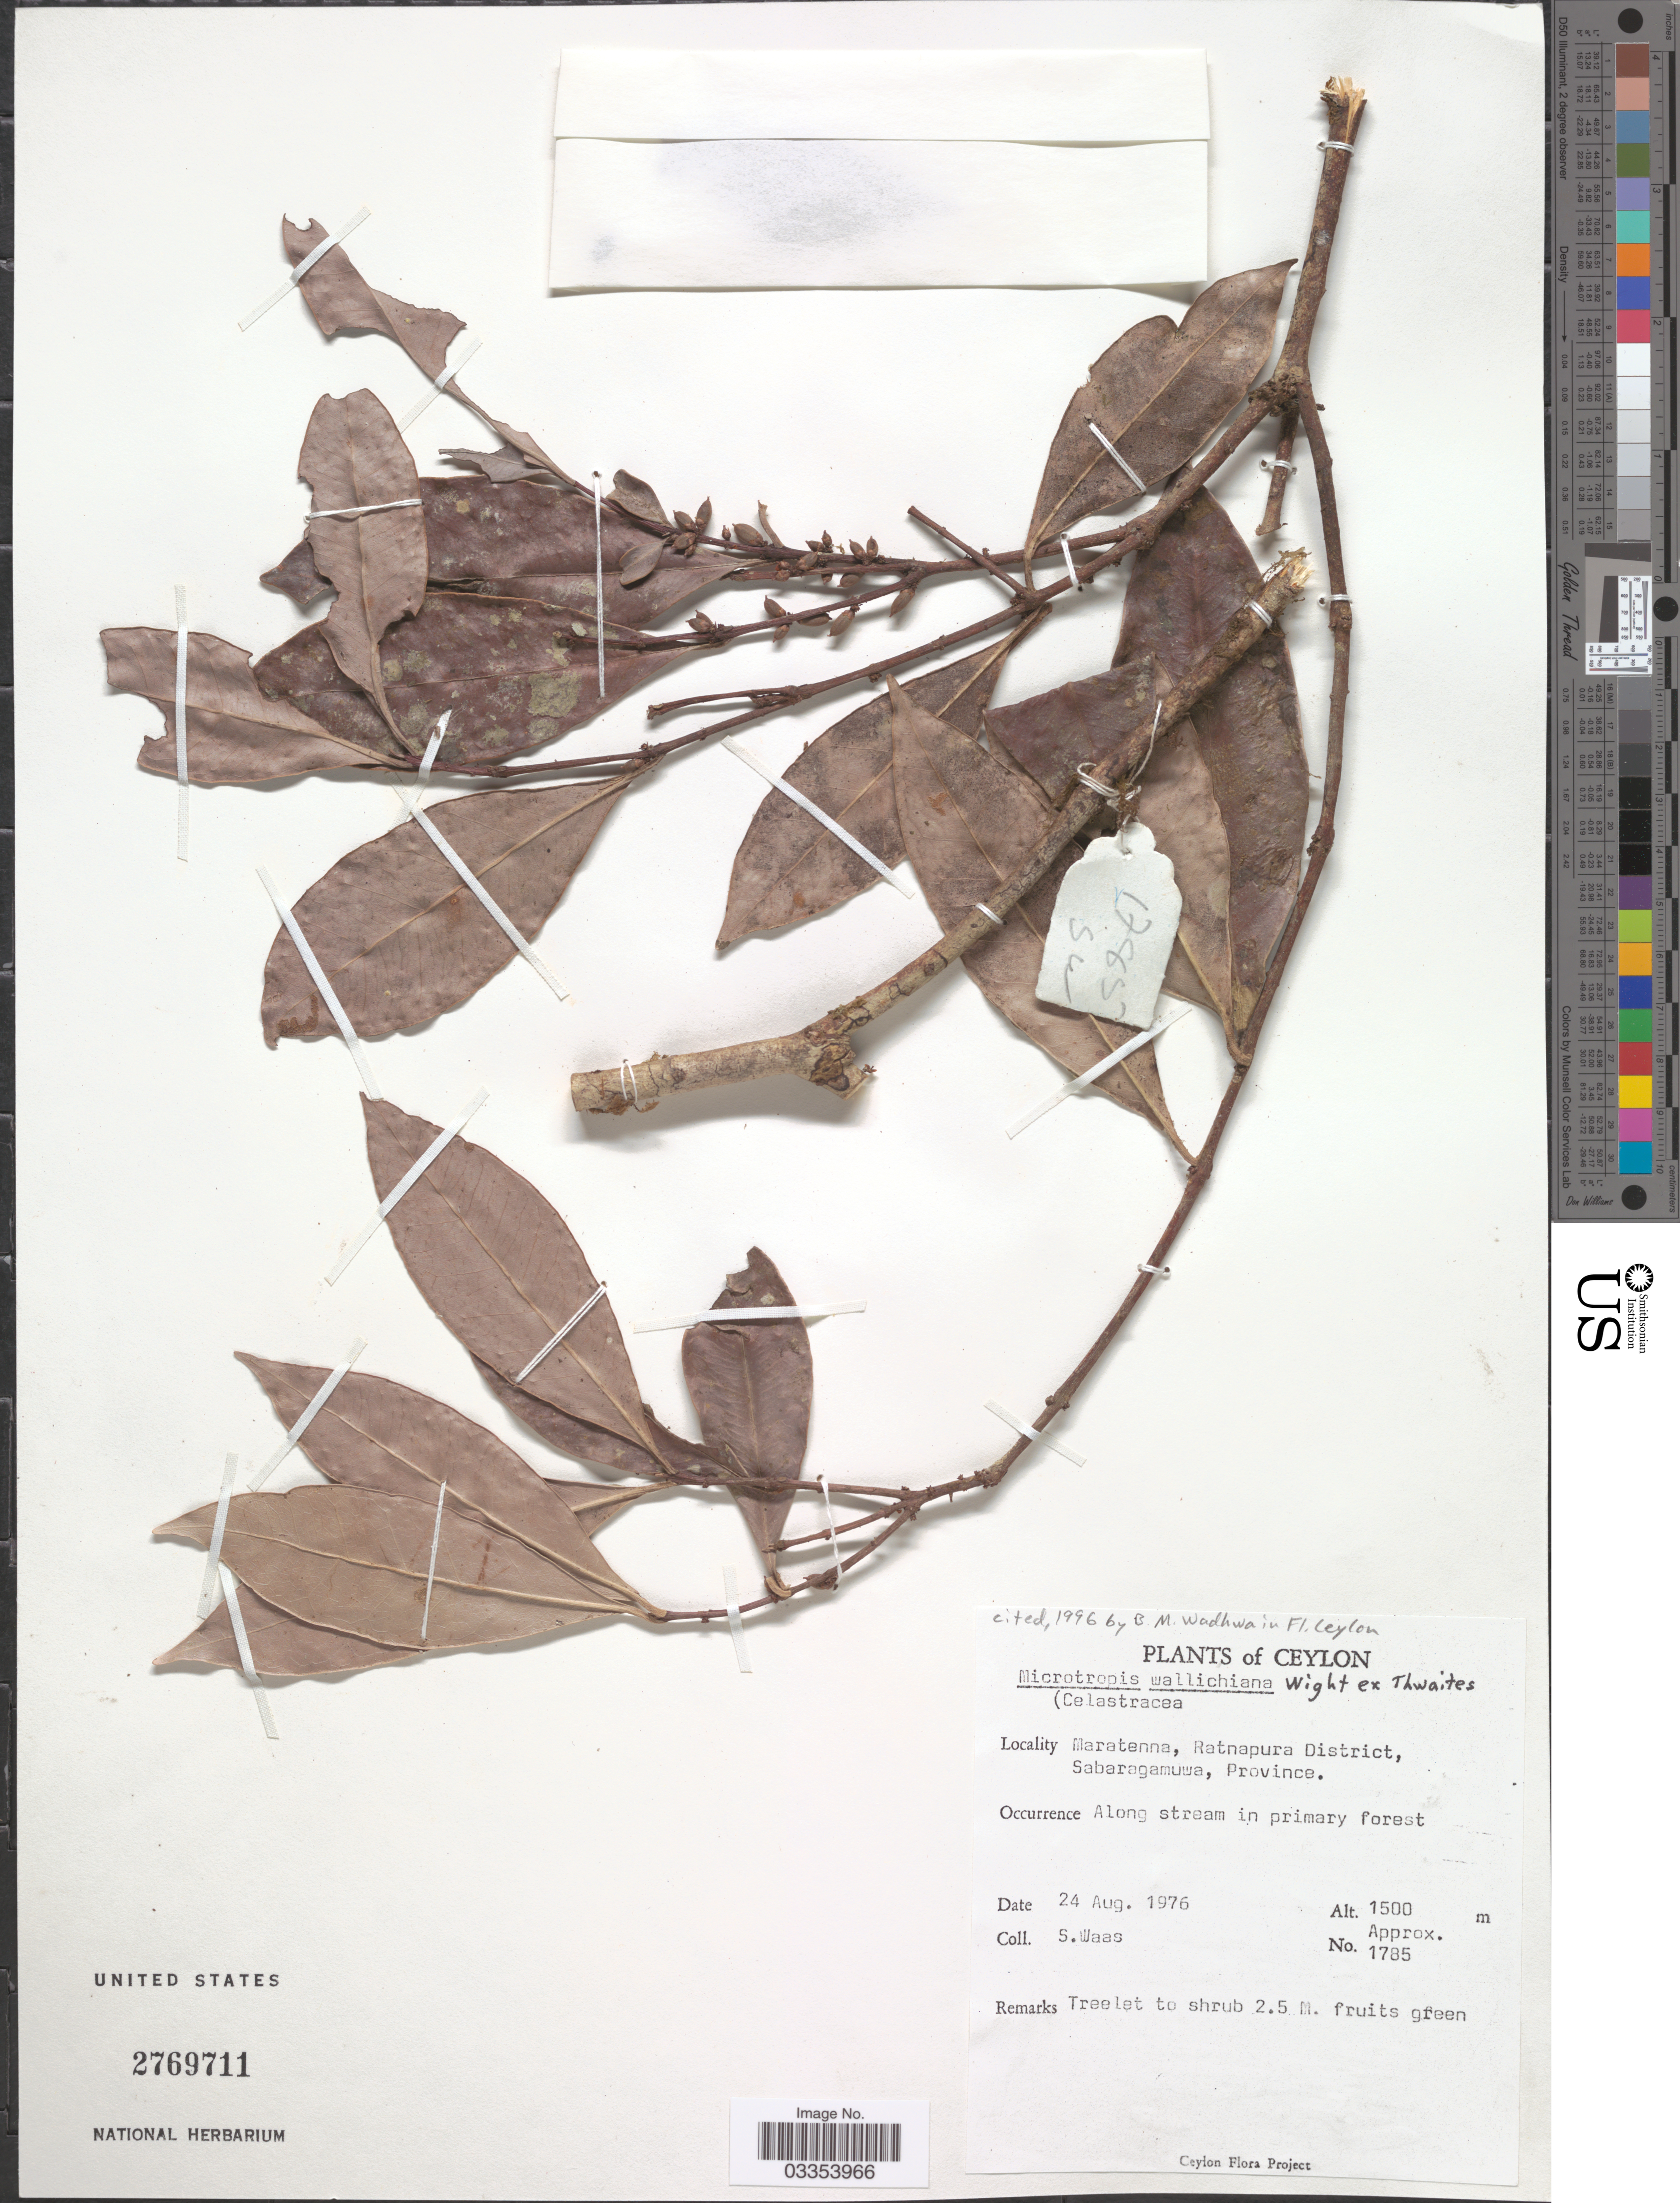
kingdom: Plantae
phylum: Tracheophyta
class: Magnoliopsida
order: Celastrales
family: Celastraceae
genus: Microtropis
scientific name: Microtropis wallichiana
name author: Wight in Thwaites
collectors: S. Waas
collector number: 1785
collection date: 1976-08-24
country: Sri Lanka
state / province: Sabaragamuwa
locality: Ceylon. Maratenna, Ratnapura District.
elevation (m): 1500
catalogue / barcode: US 2769711